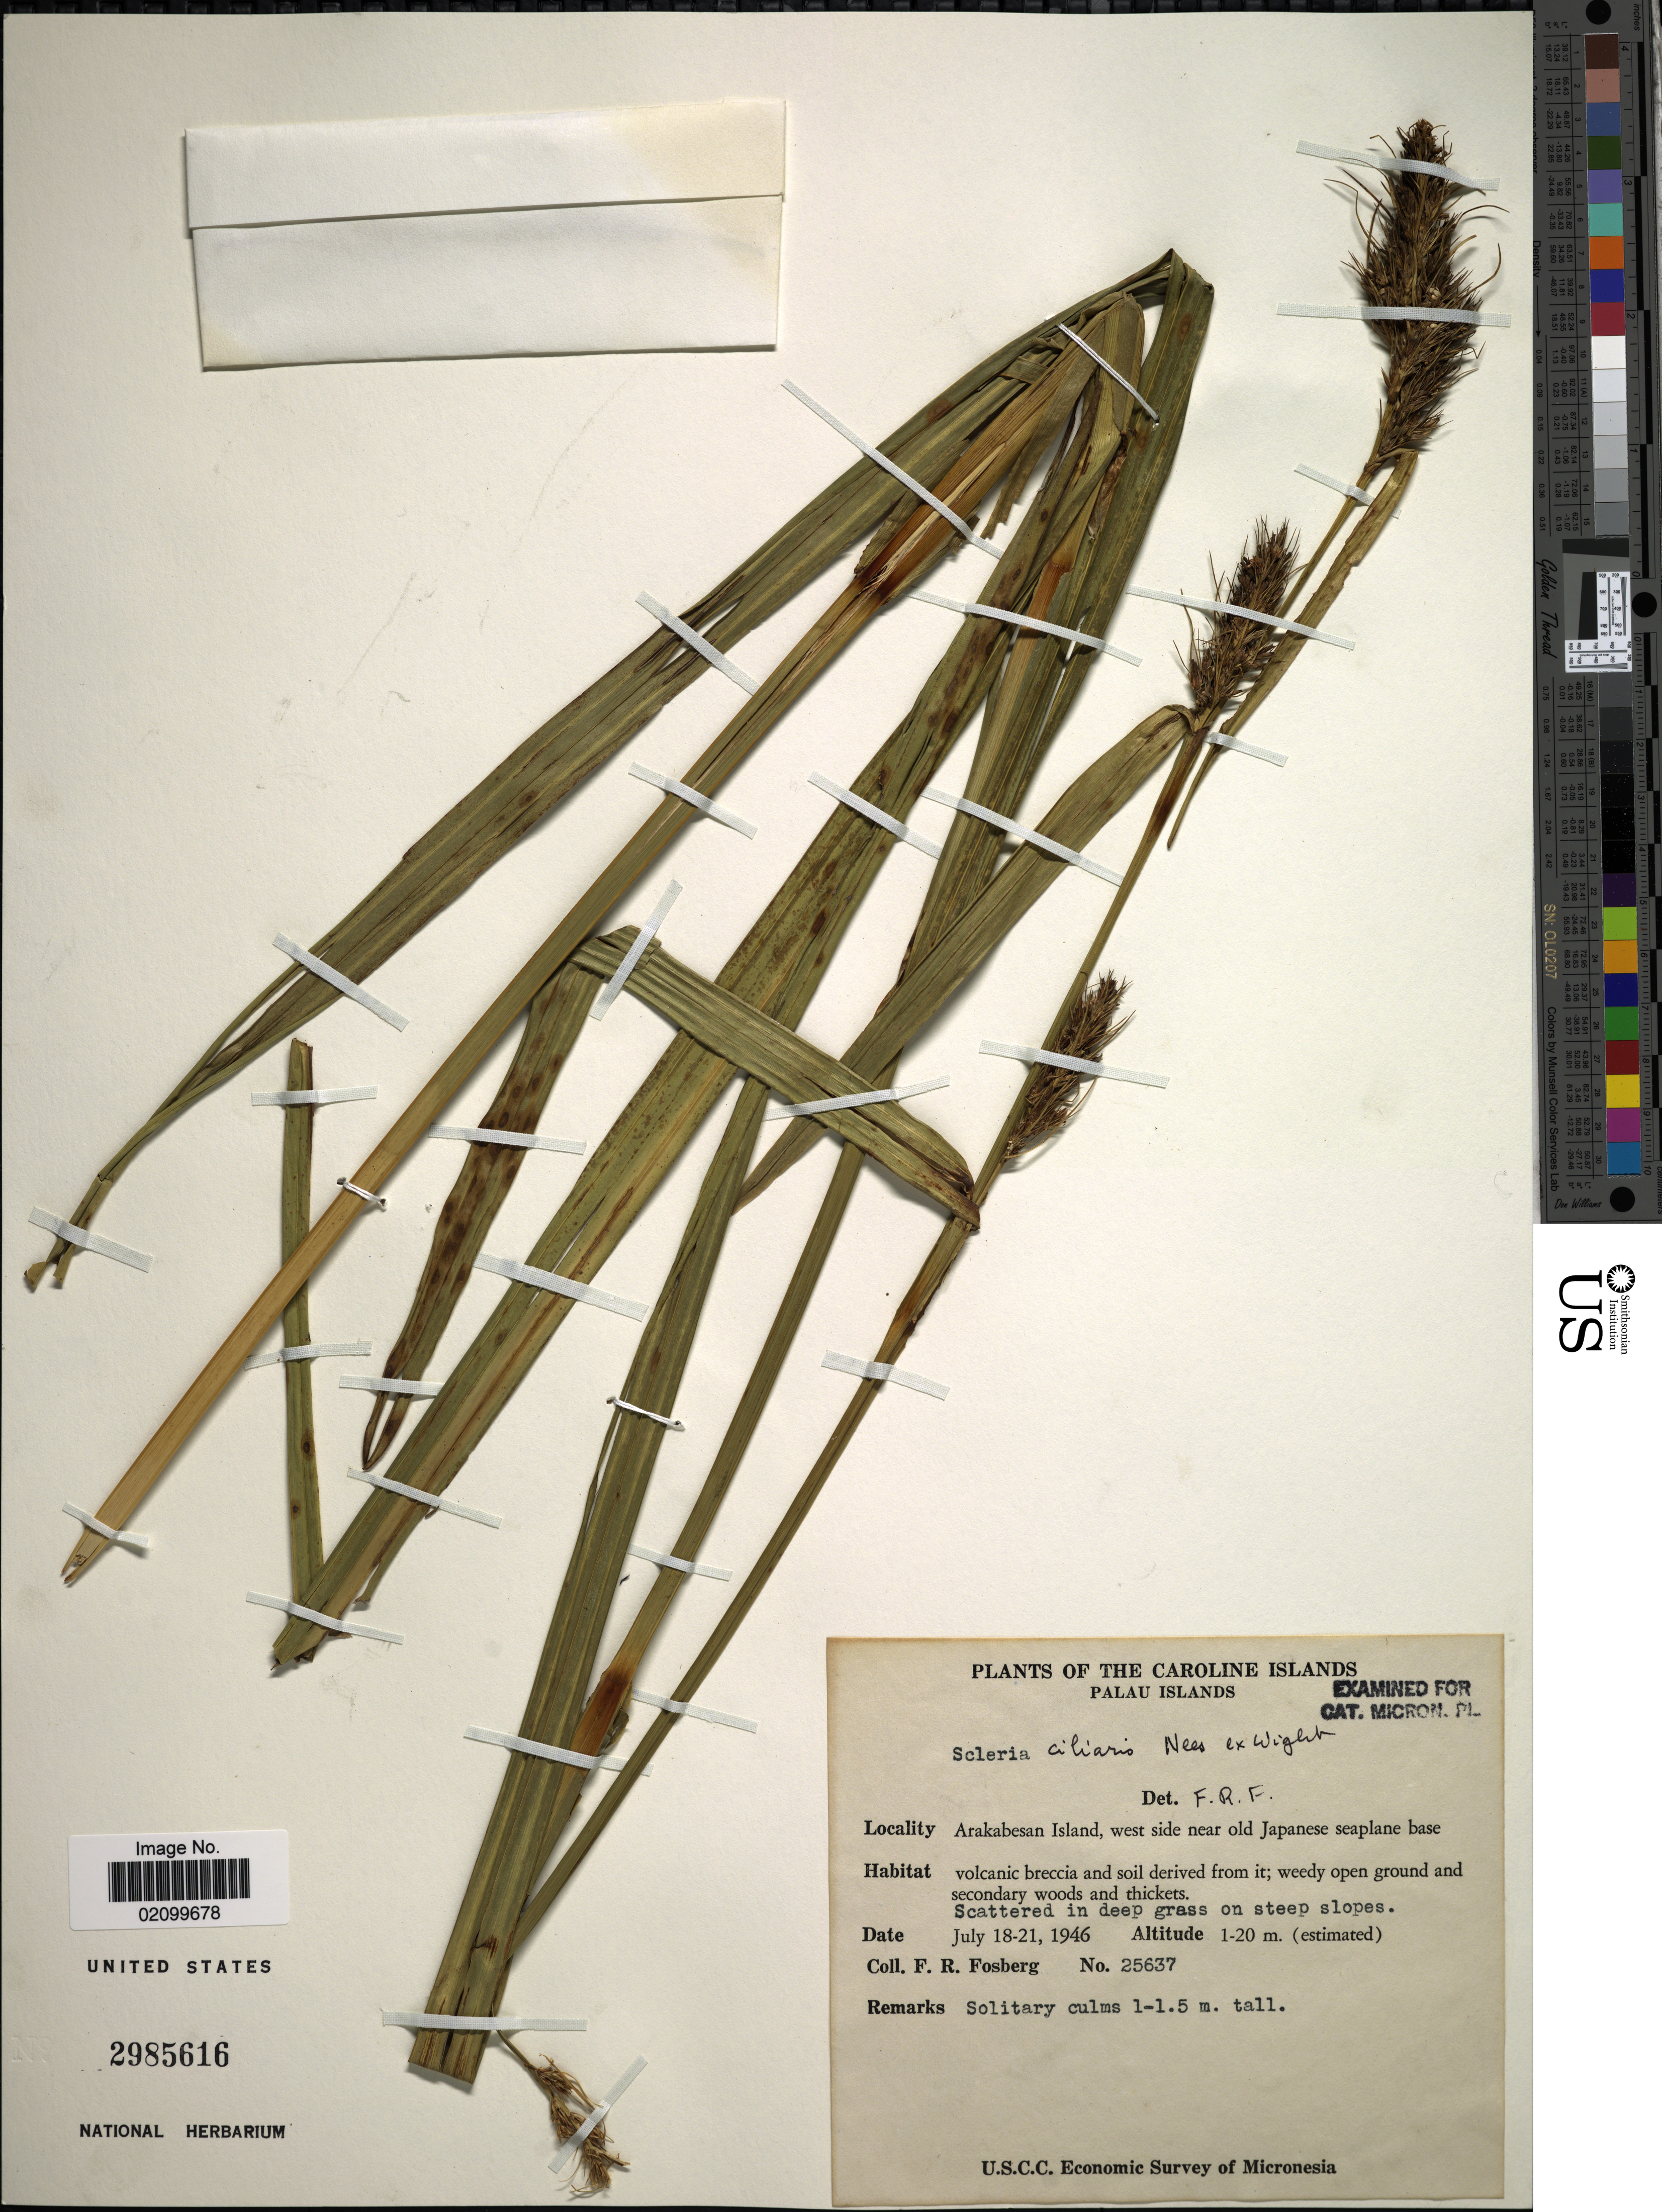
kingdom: Plantae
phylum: Tracheophyta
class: Liliopsida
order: Poales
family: Cyperaceae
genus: Scleria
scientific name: Scleria ciliaris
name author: Nees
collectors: F. R. Fosberg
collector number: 25637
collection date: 1946-07-18/1946-07-21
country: Palau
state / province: Koror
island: Ngerekebesang [Arakabesan]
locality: Caroline Islands, Palau Islands. Arakabesan Island, west side near old Japanese seaplane base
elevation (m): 1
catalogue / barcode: US 2985616